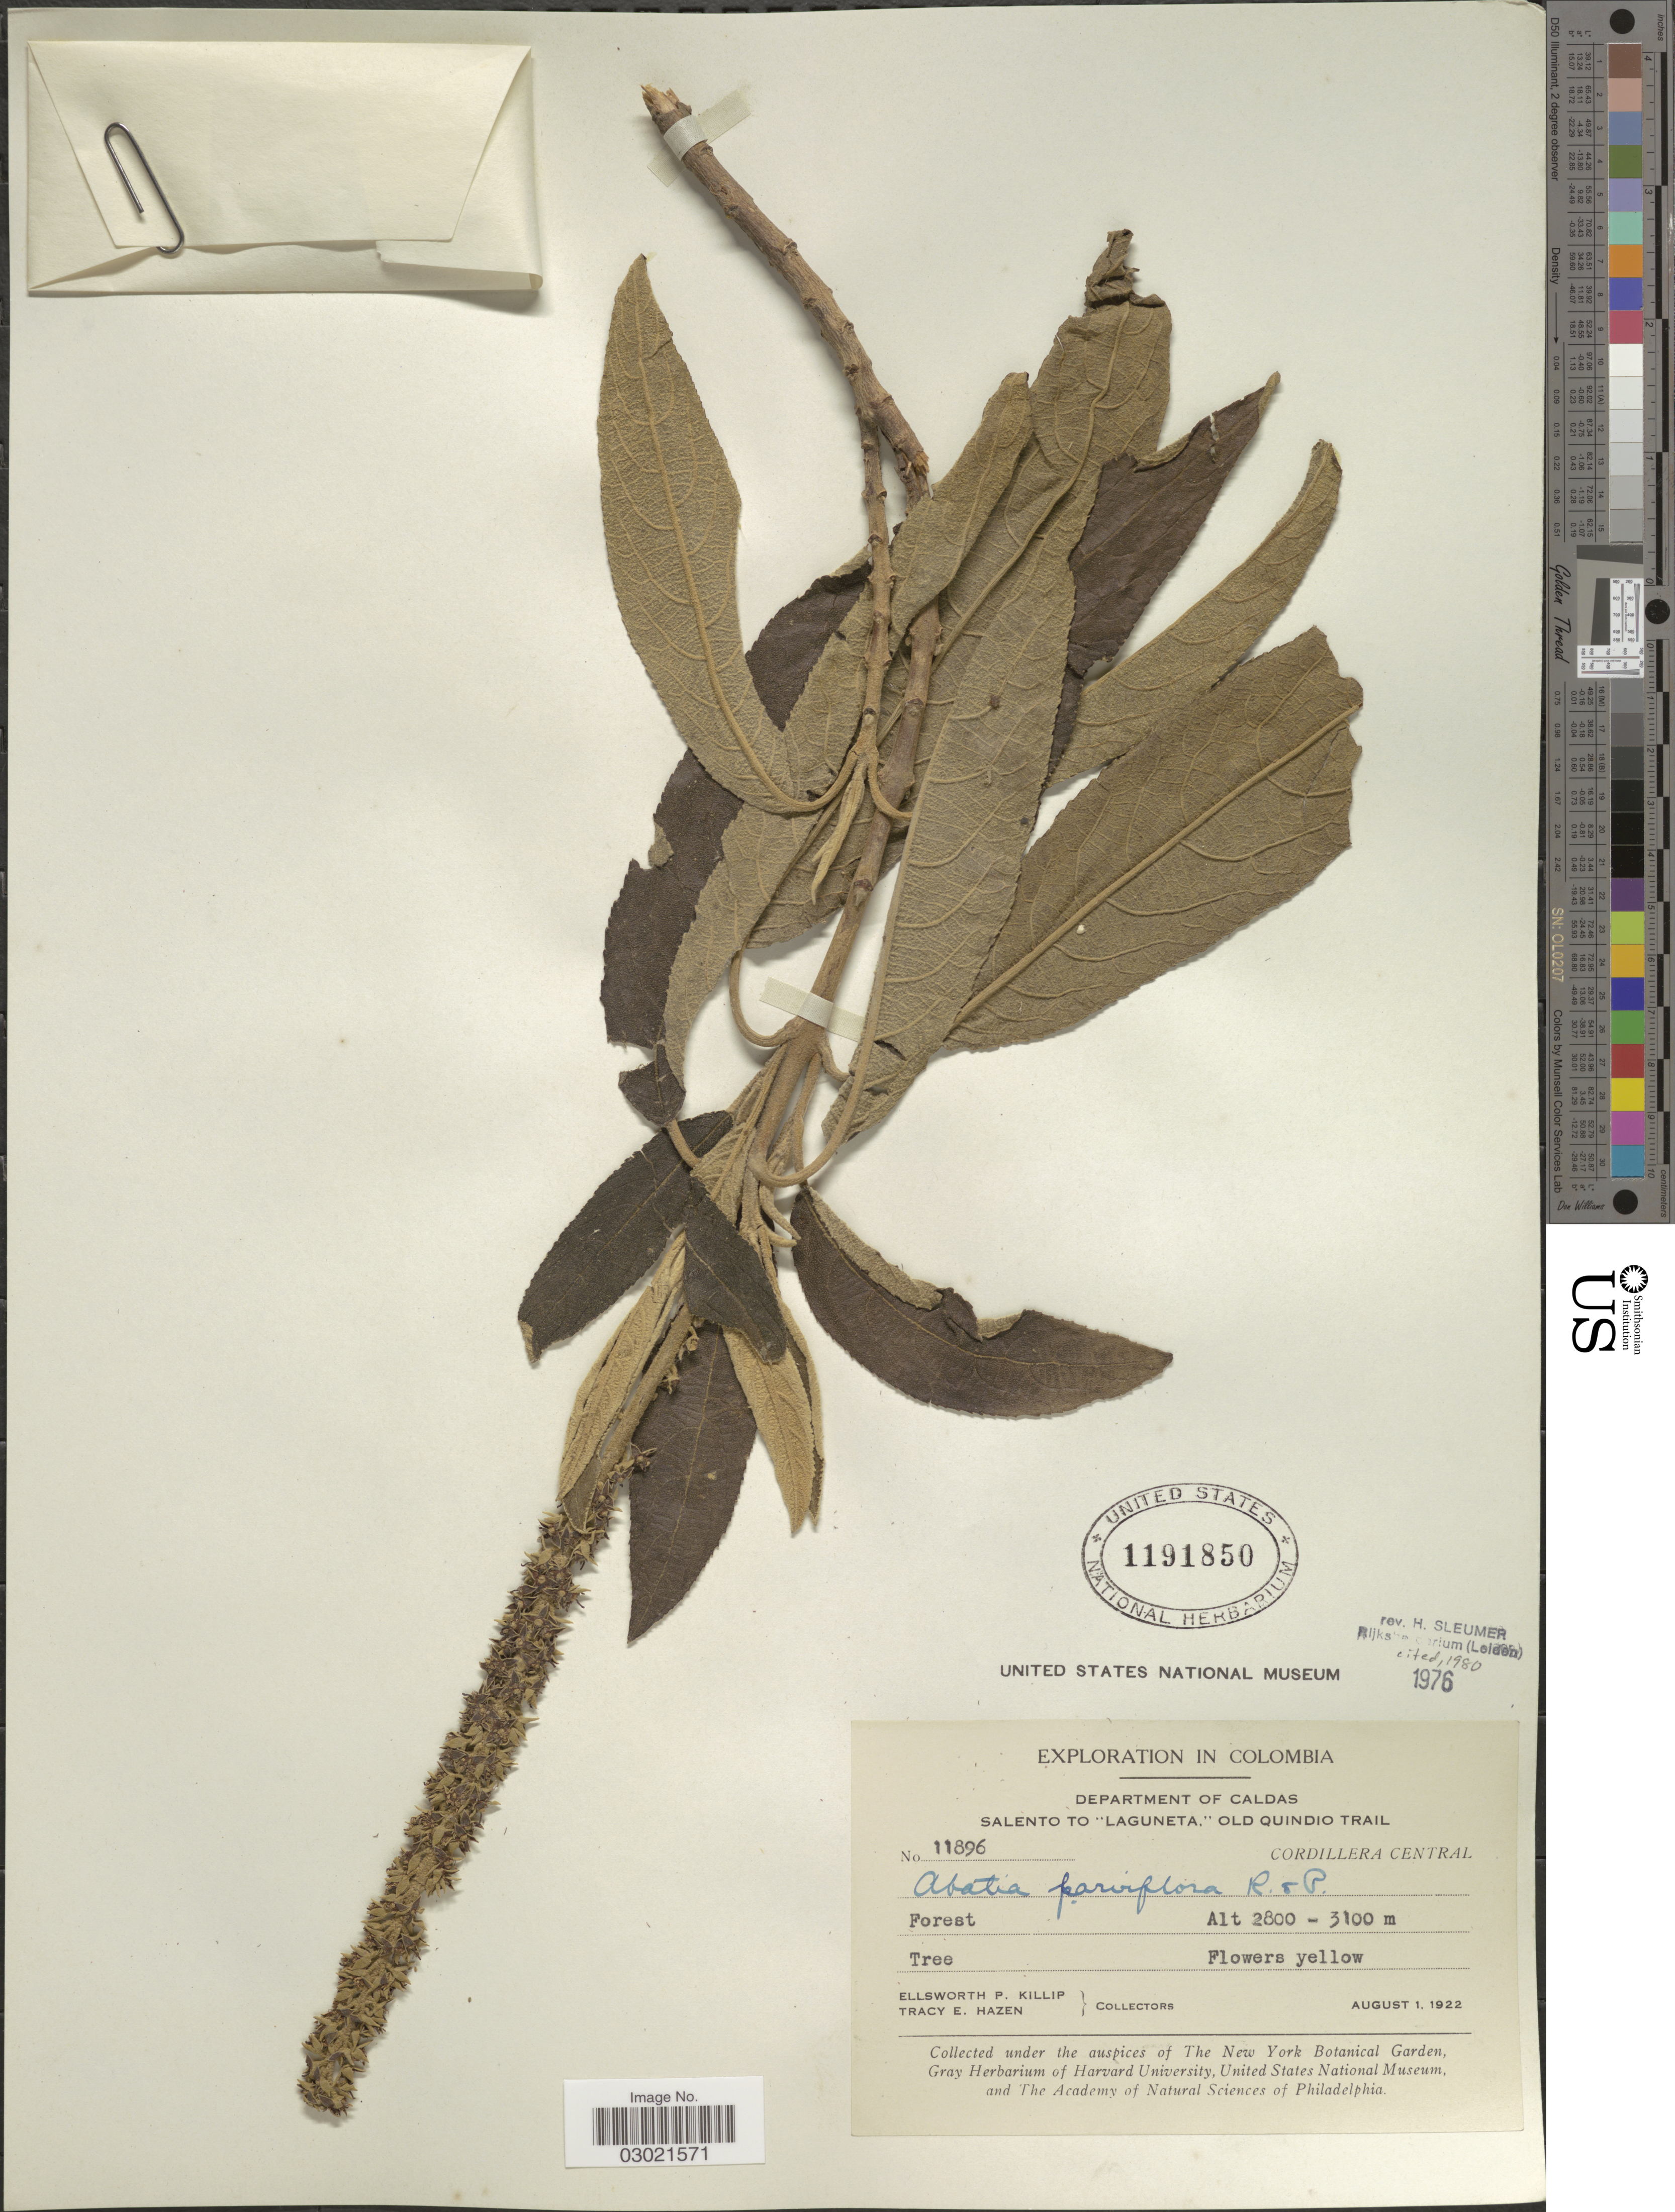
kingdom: Plantae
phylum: Tracheophyta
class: Magnoliopsida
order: Malpighiales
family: Salicaceae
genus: Abatia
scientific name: Abatia parviflora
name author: Ruiz & Pav.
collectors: E. P. Killip & T. E. Hazen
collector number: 11896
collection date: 1922-08-01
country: Colombia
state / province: Caldas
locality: Department of Caldas. Salento to "Laguneta", Old Quindio Trail. Cordillera Central.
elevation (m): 2800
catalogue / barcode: US 1191850